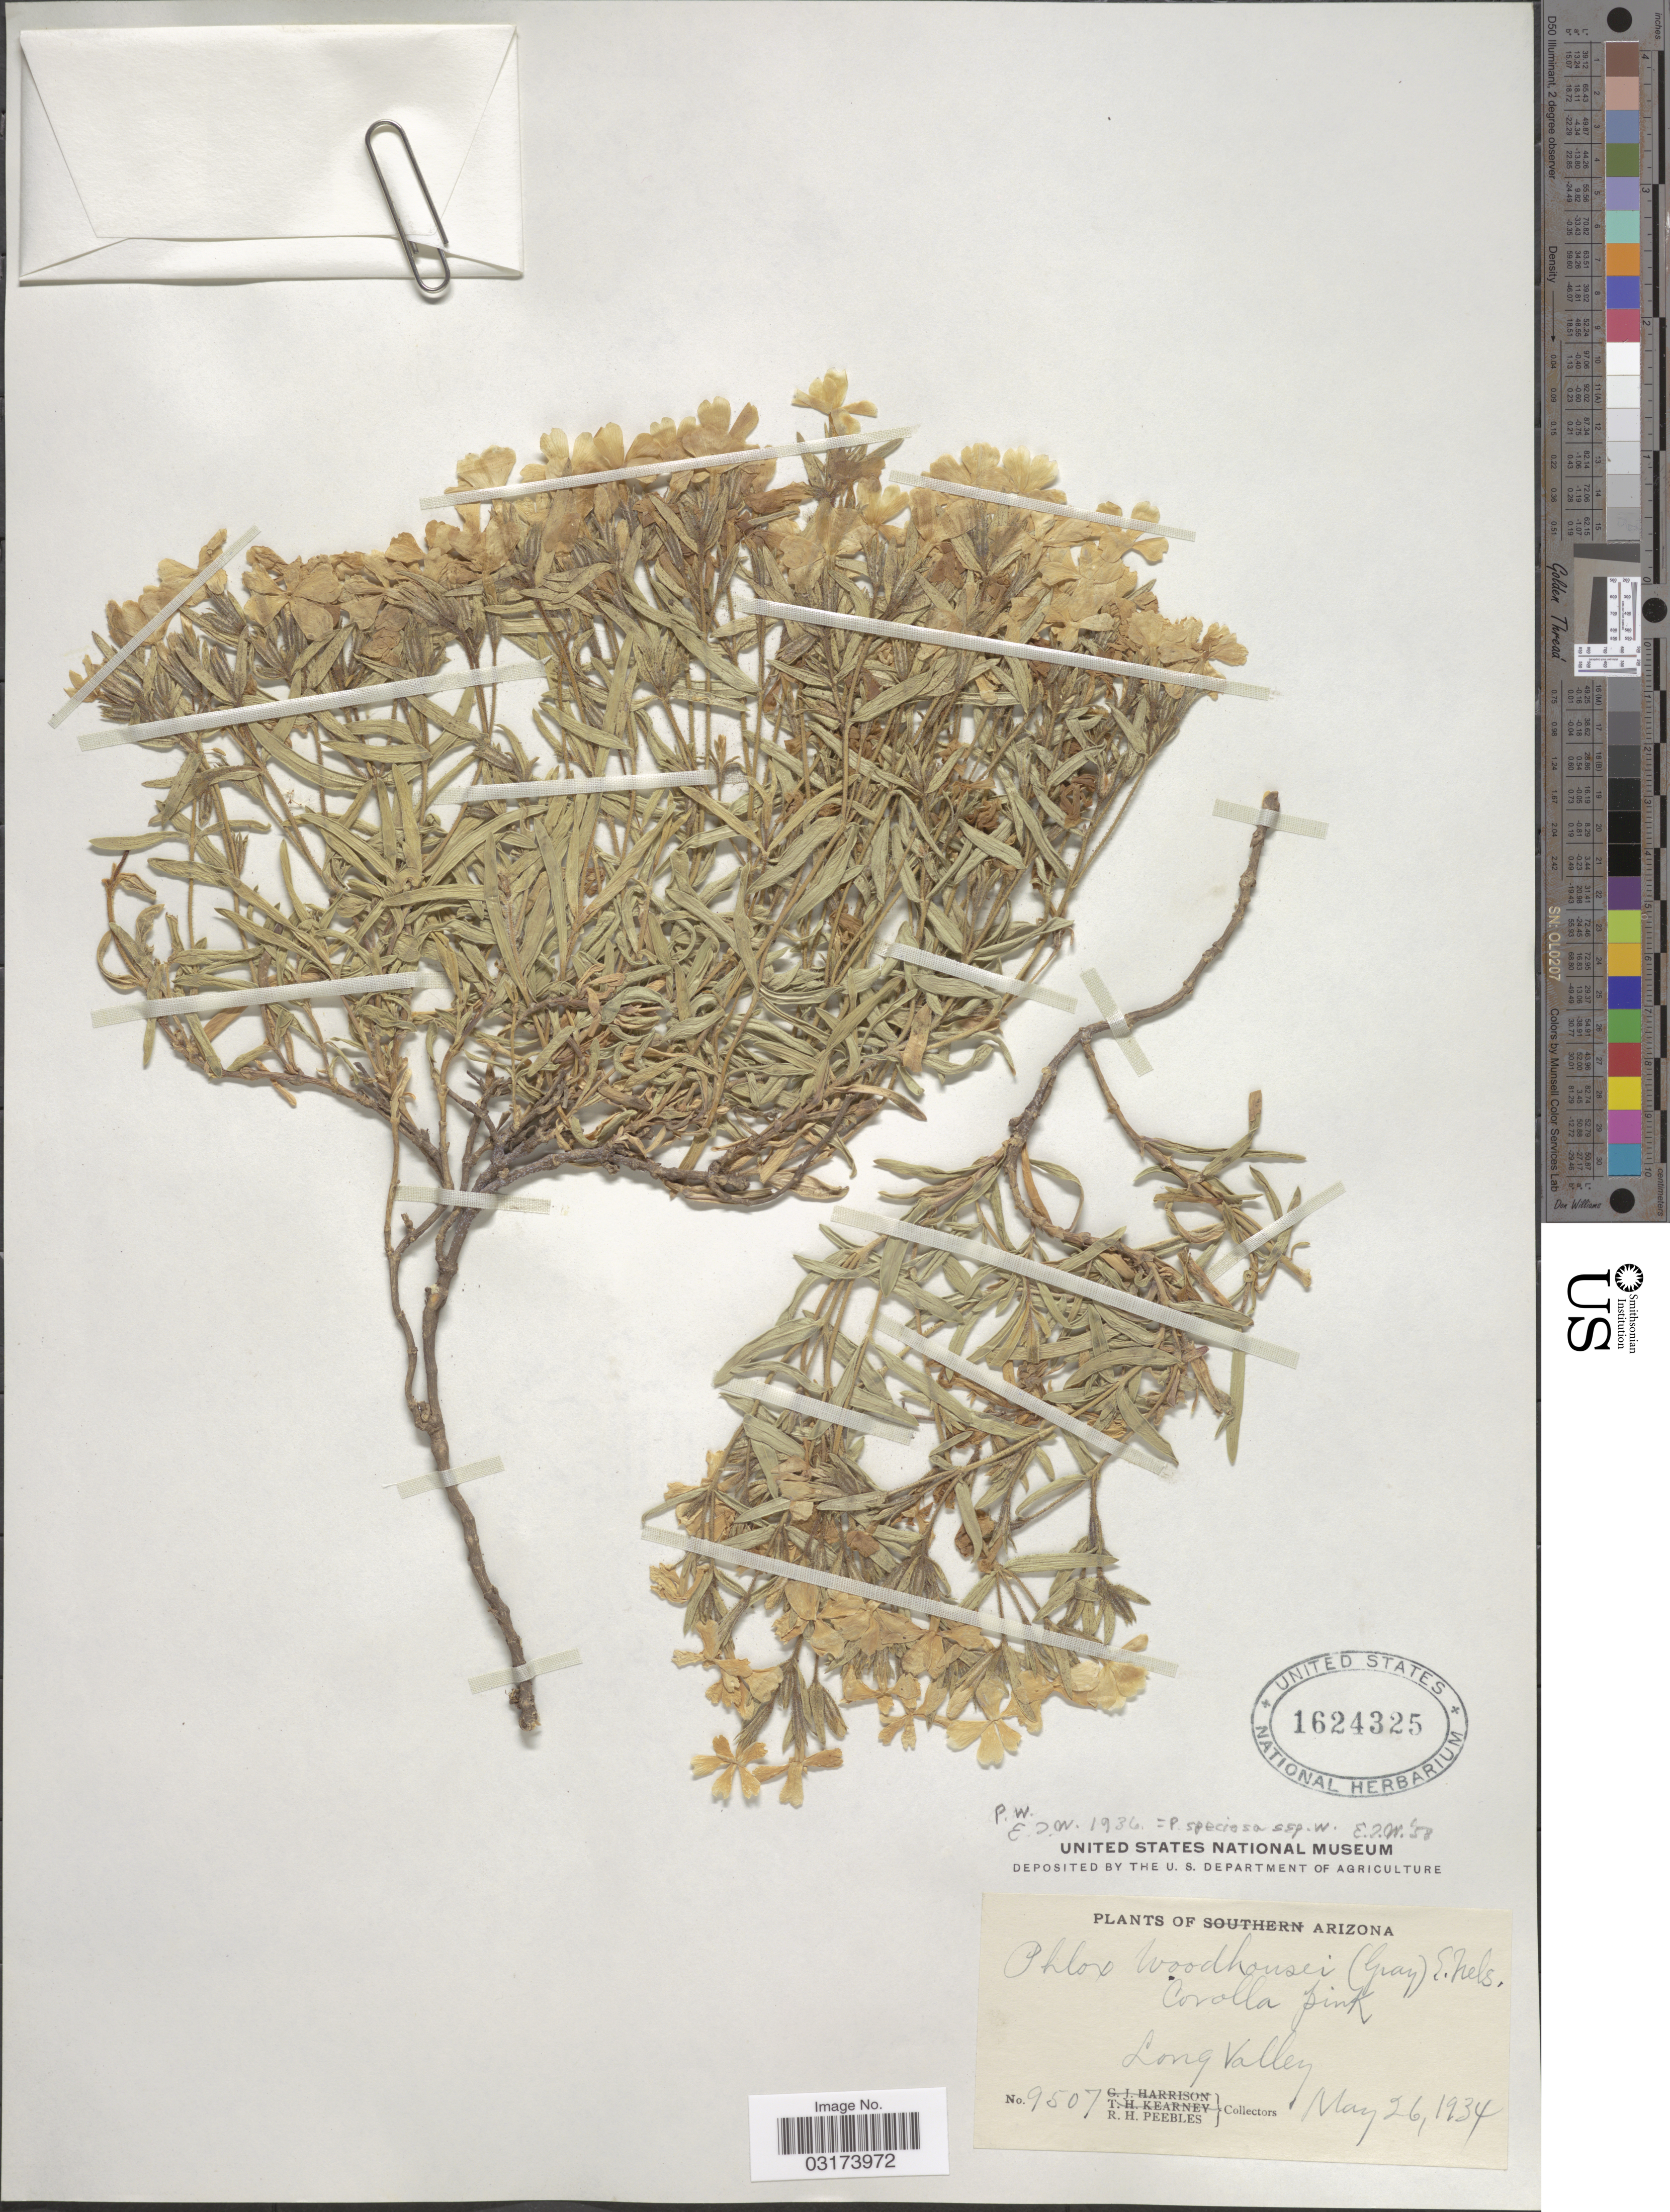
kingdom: Plantae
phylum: Tracheophyta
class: Magnoliopsida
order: Ericales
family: Polemoniaceae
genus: Phlox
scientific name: Phlox woodhousei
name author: (A. Gray) E.E. Nelson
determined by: Mayfield, M. H.; Ferguson, C. J.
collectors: R. H. Peebles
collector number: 9507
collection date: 1934-05-26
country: United States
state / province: Arizona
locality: Long Valley.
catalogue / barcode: US 1624325